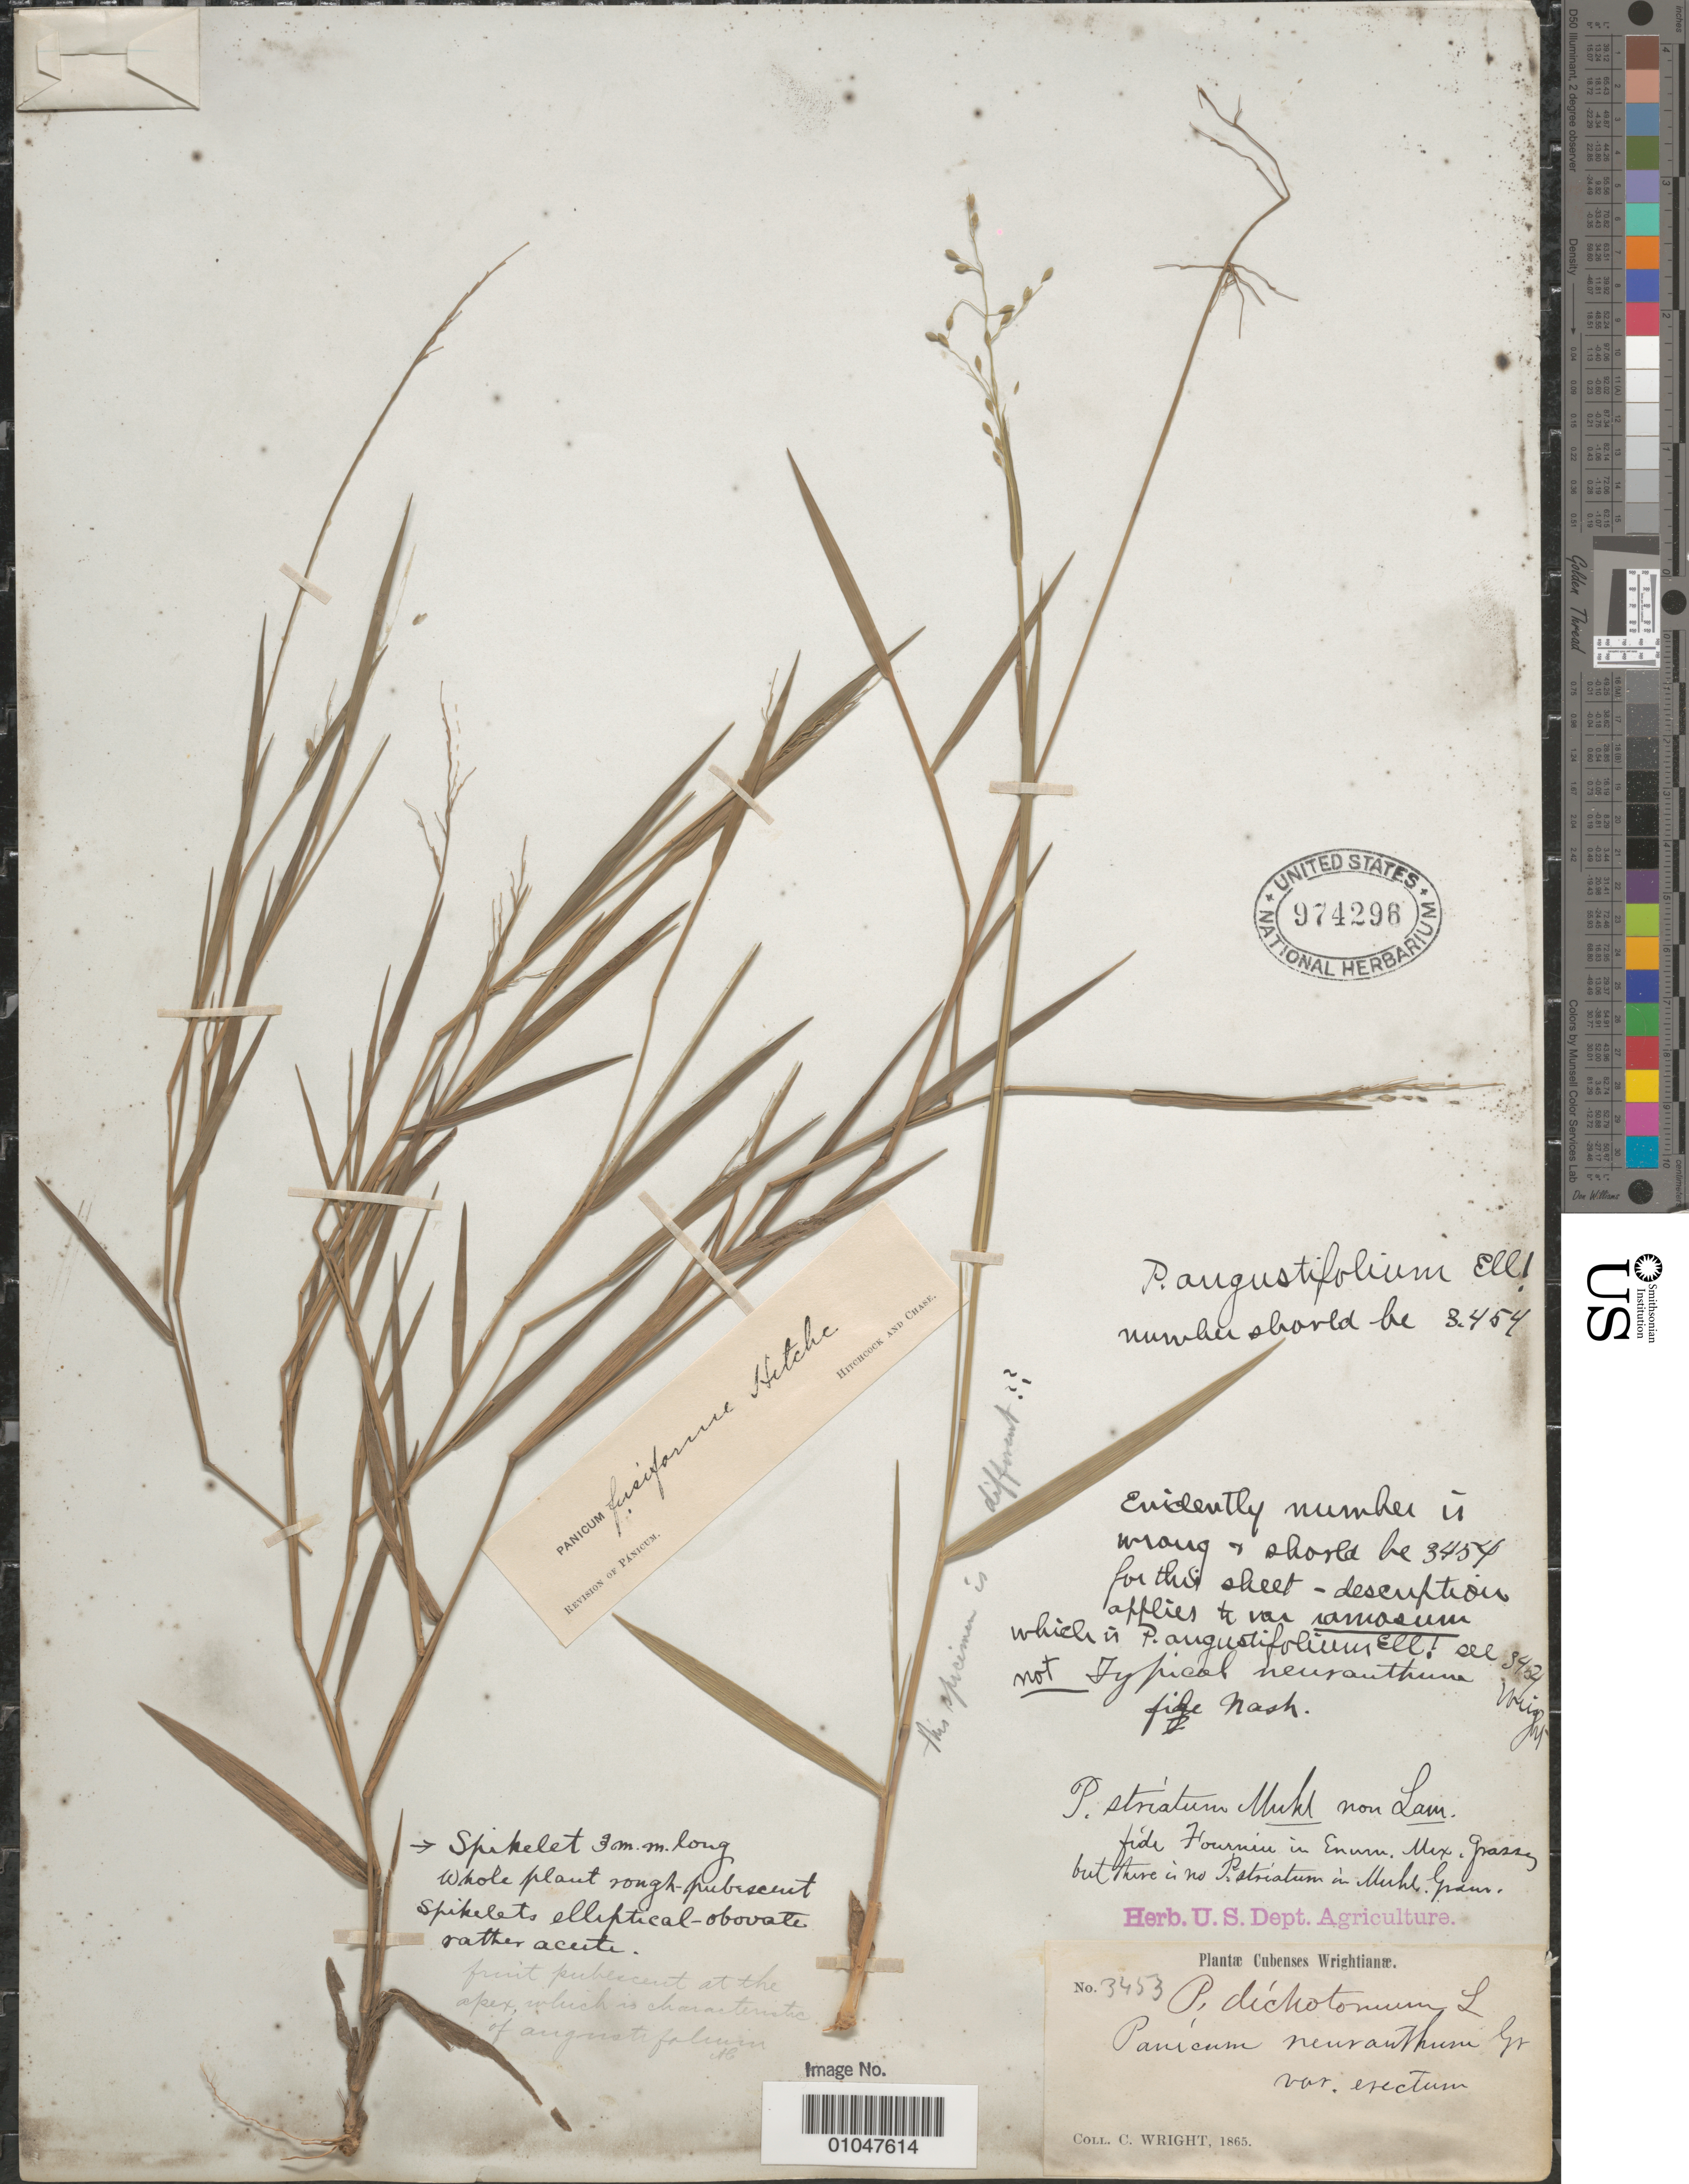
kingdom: Plantae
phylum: Tracheophyta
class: Liliopsida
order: Poales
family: Poaceae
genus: Panicum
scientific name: Panicum fusiforme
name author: Hitchc.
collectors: C. Wright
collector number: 3453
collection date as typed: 1865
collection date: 1865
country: Cuba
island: Cuba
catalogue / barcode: US 974298